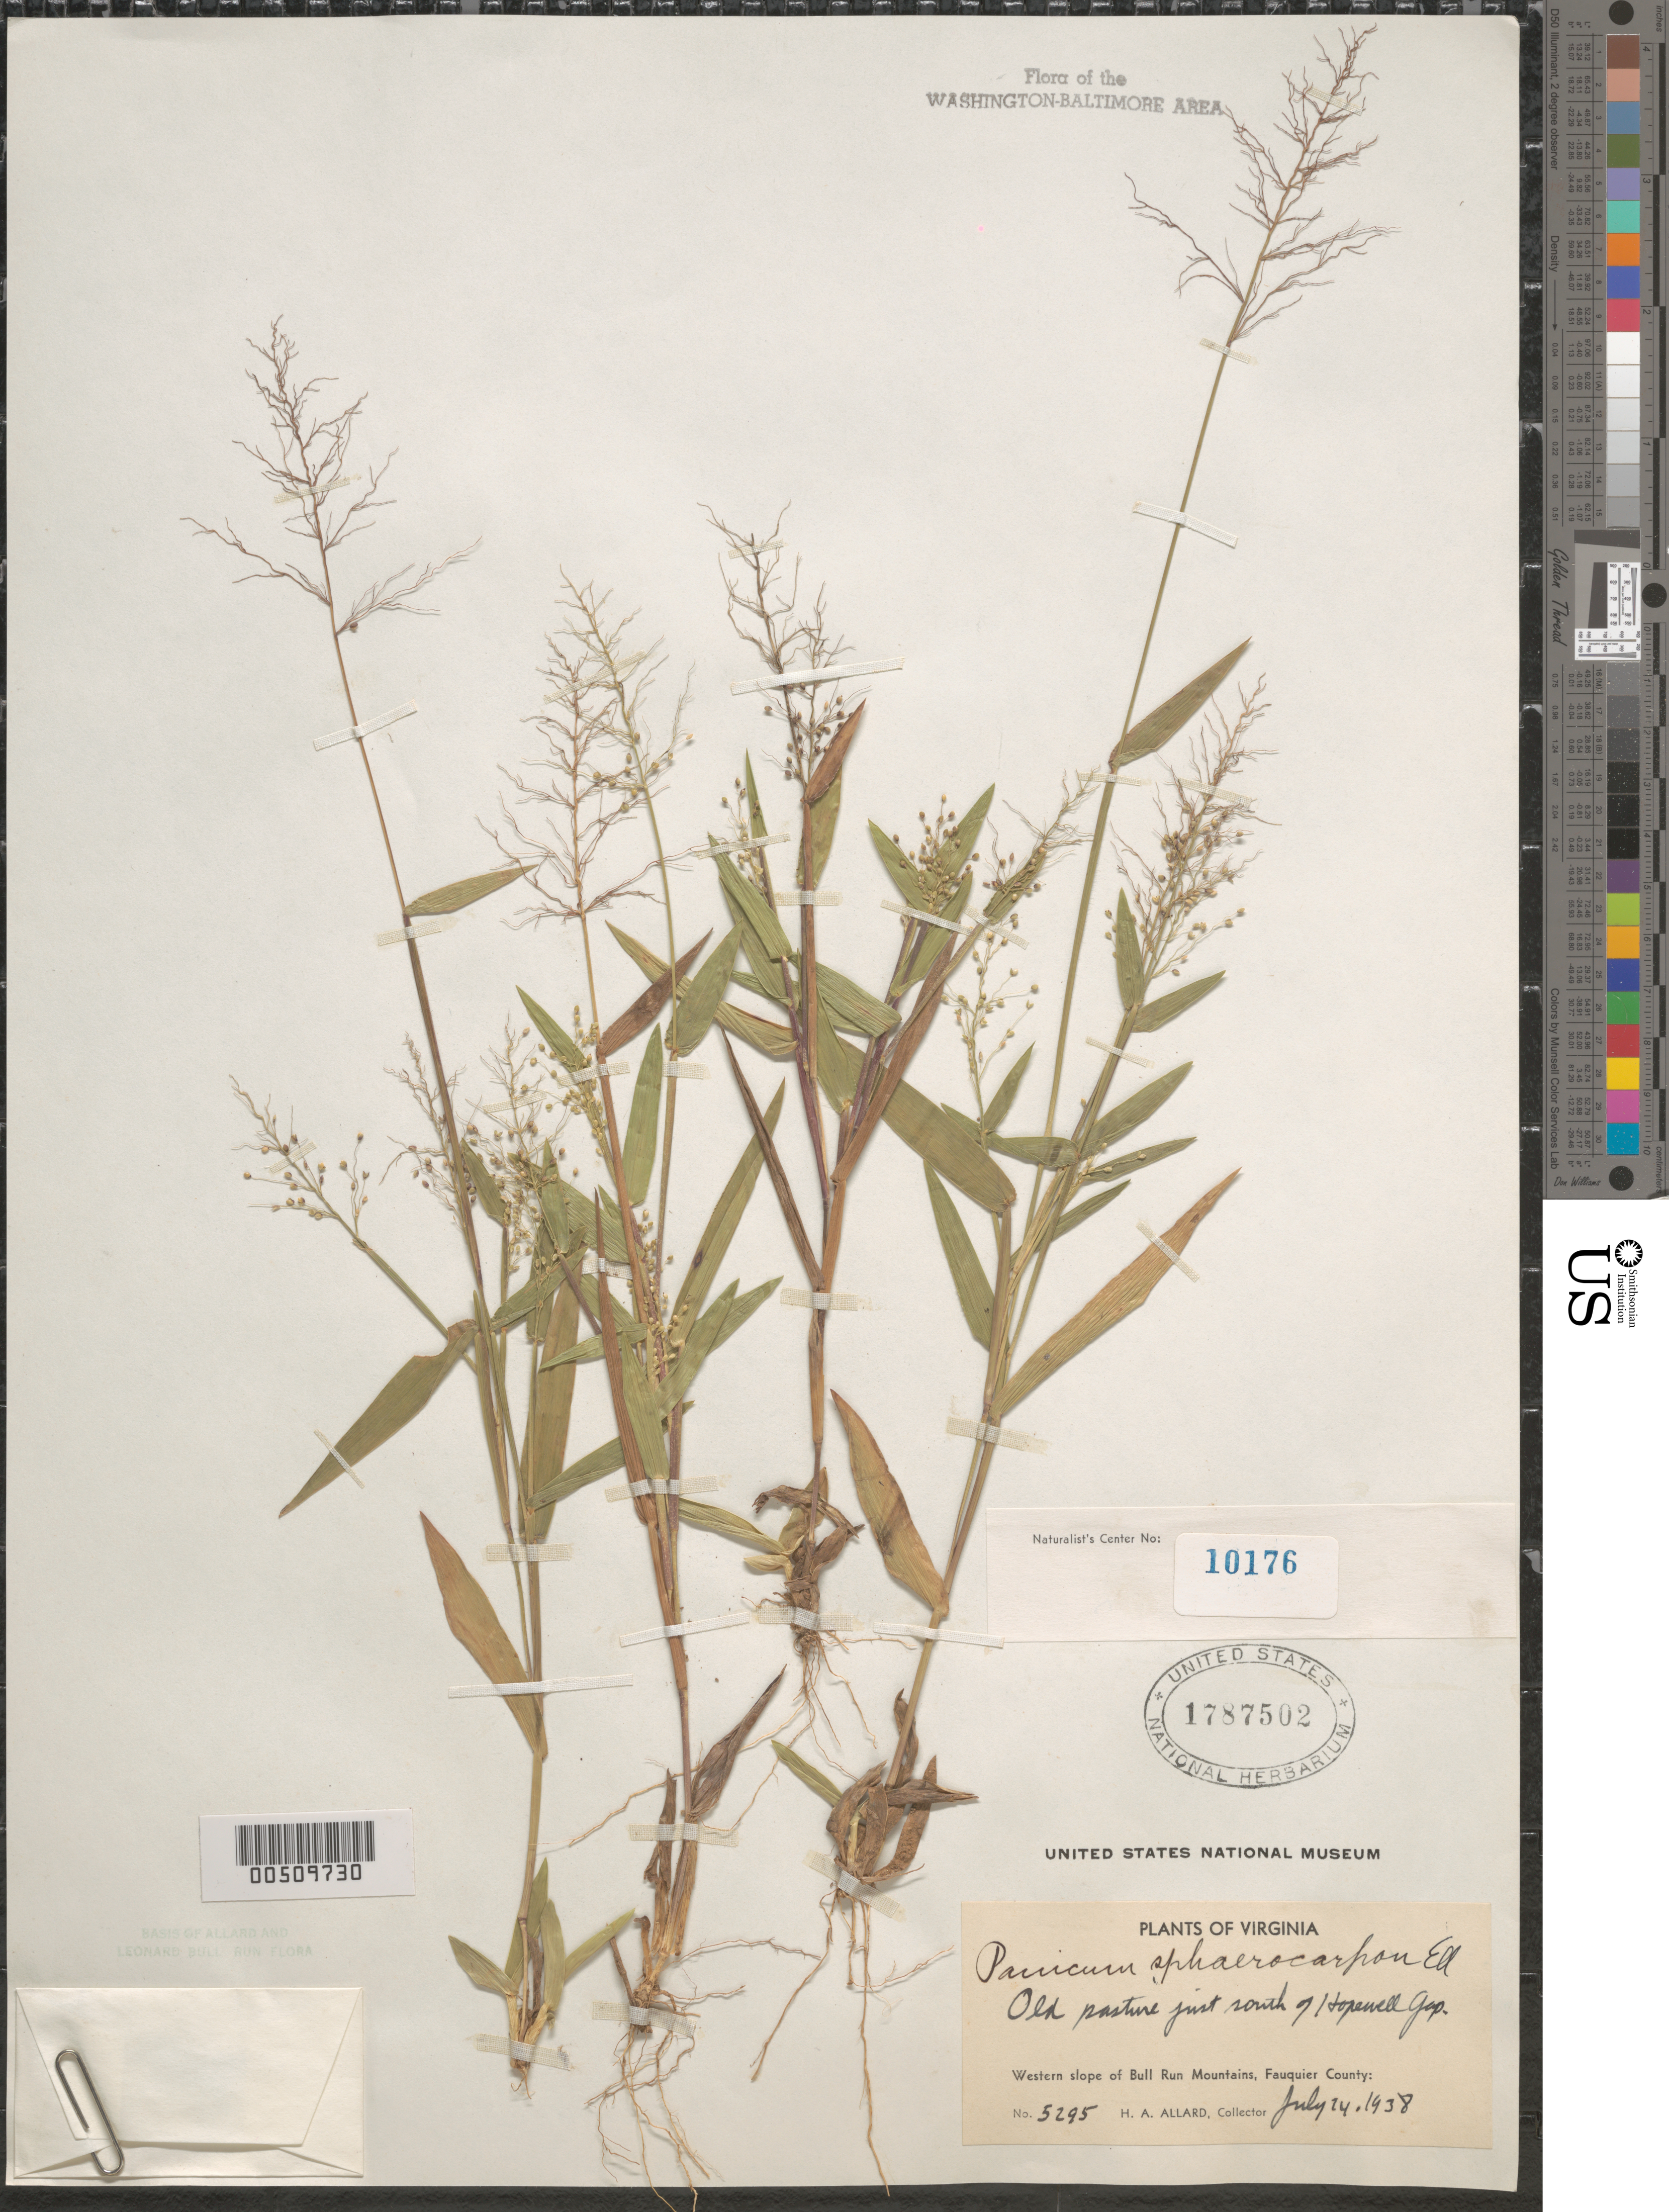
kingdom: Plantae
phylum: Tracheophyta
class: Liliopsida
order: Poales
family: Poaceae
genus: Dichanthelium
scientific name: Dichanthelium sphaerocarpon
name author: (Elliott) Gould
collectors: H. A. Allard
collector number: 5295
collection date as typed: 24 Jul 1938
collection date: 1938-07-24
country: United States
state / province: Virginia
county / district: Fauquier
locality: Bull Run Mts., just S of Hopewell Gap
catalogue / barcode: US 1787502